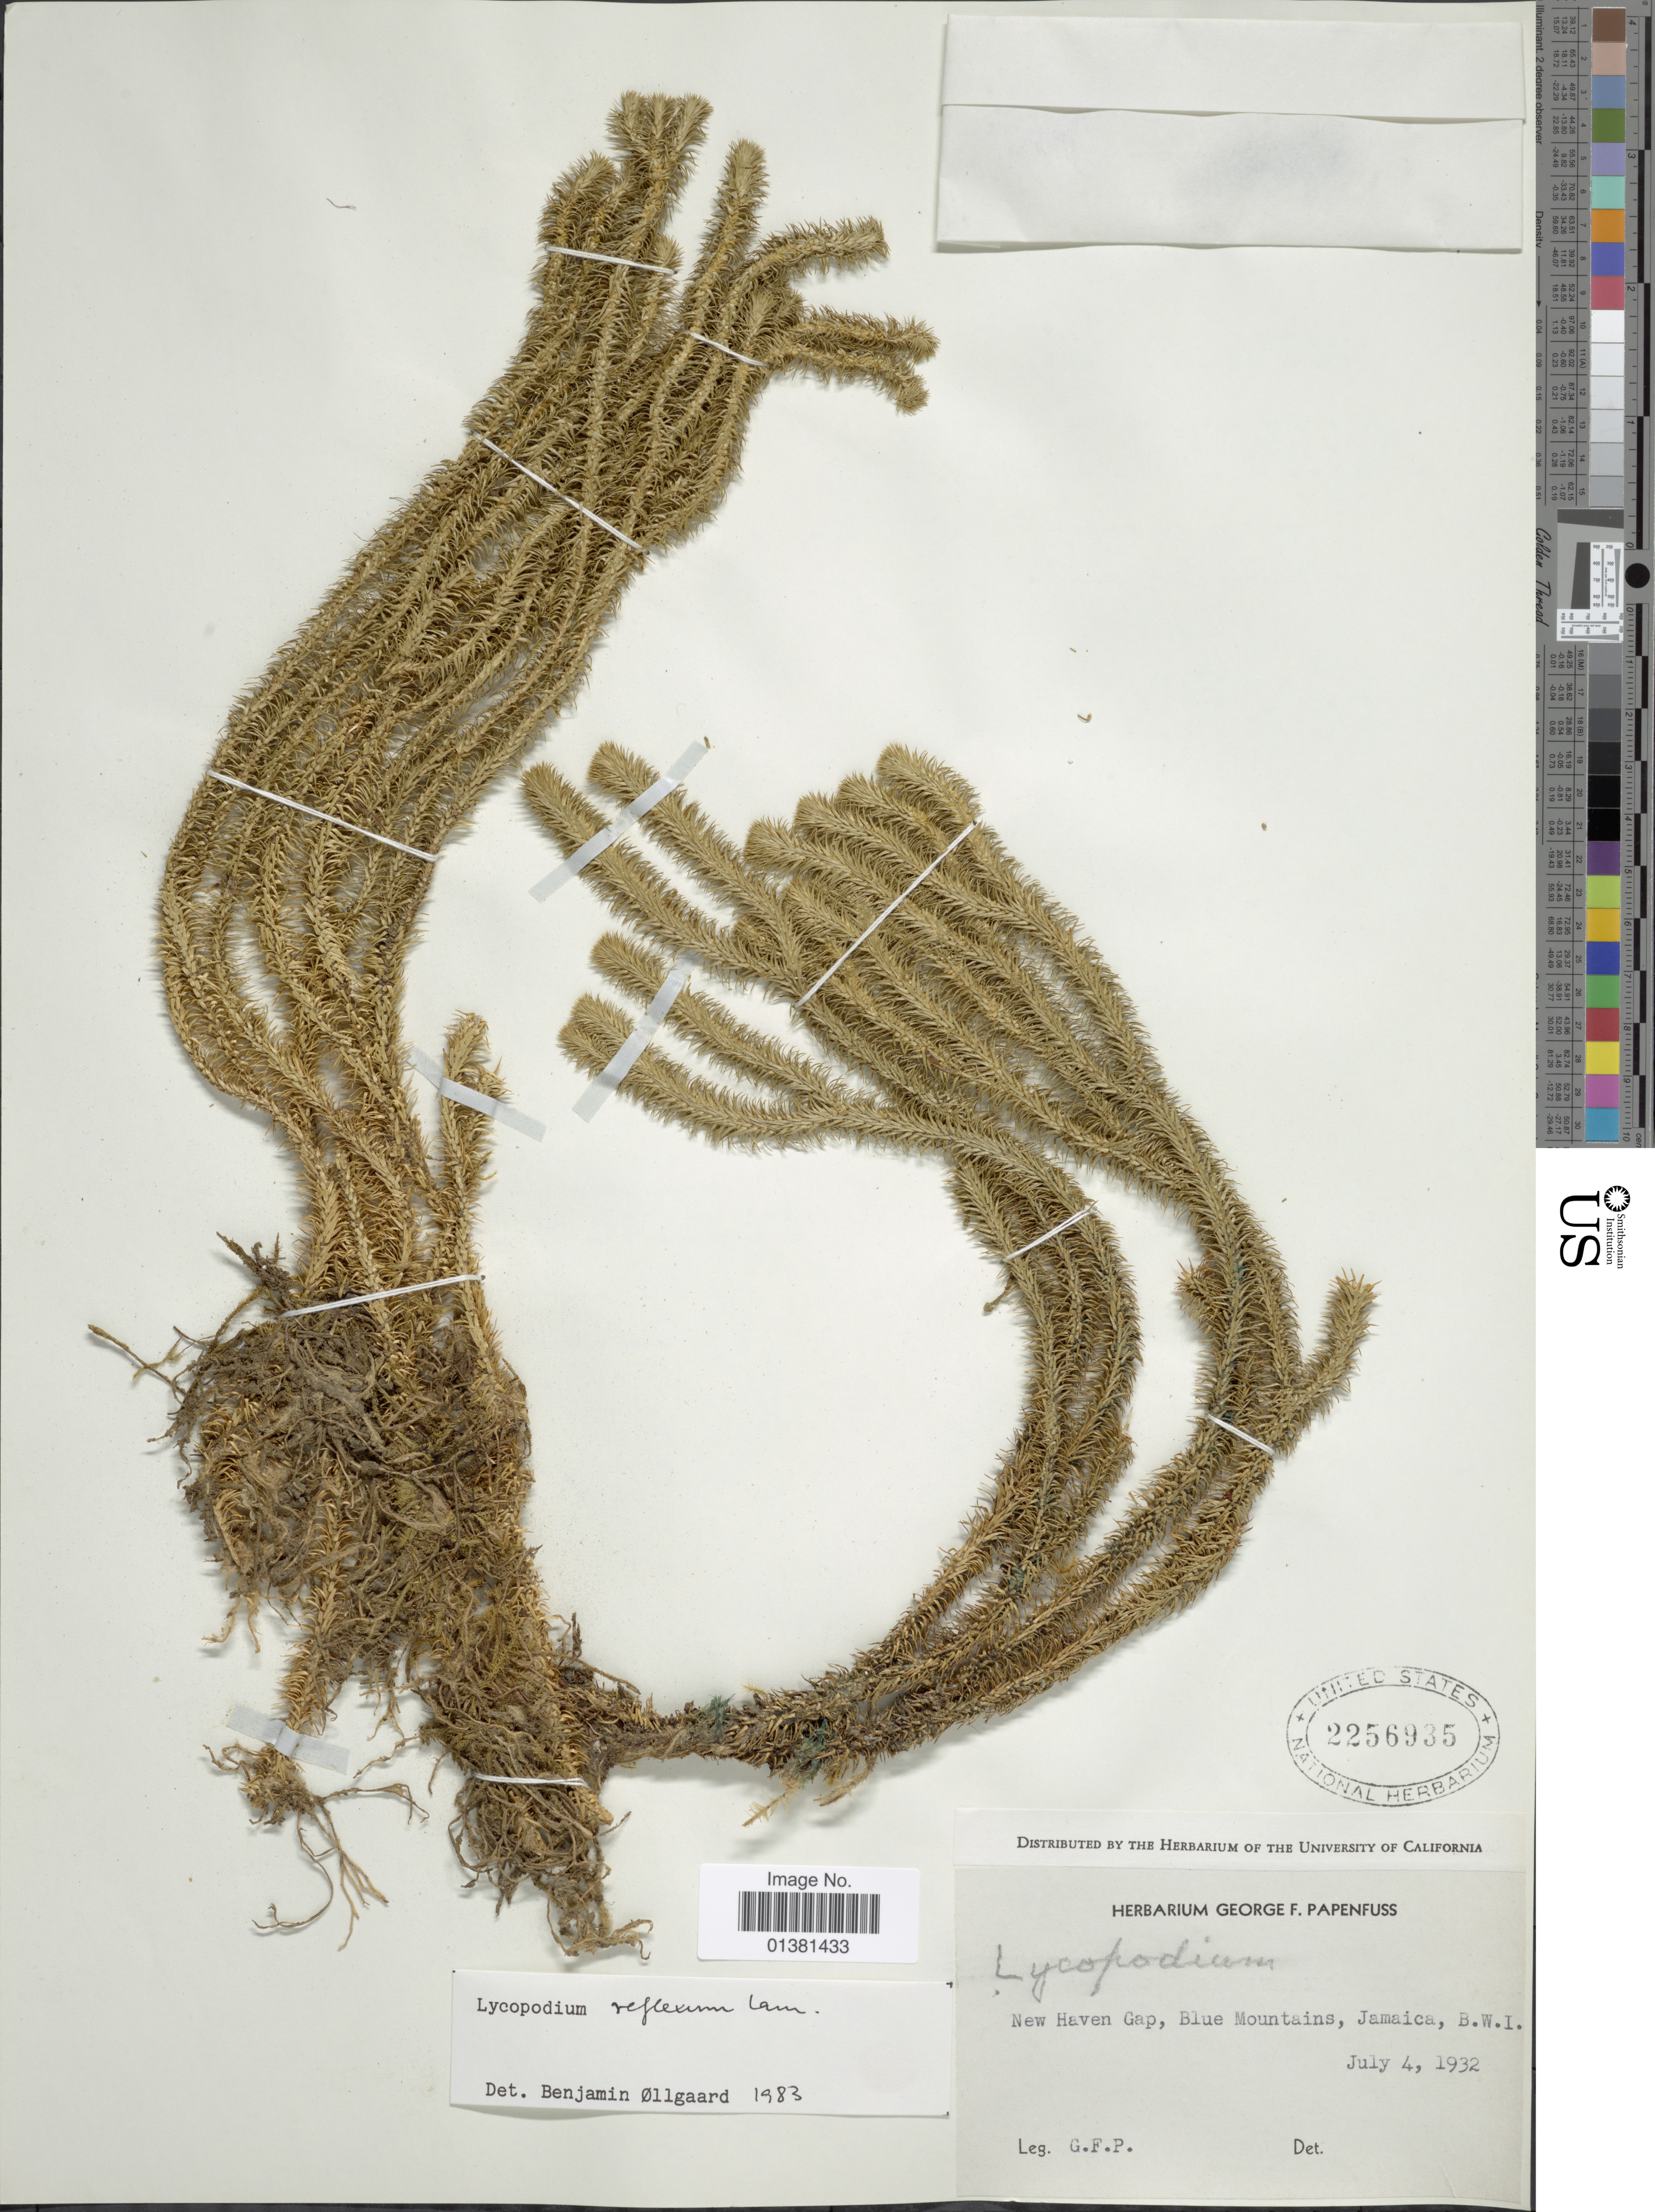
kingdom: Plantae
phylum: Tracheophyta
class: Lycopodiopsida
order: Lycopodiales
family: Lycopodiaceae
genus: Phlegmariurus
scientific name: Phlegmariurus reflexus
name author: (Lam.) B. Øllg.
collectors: G. Papenfuss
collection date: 1932-07-04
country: Jamaica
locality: New Haven Gap, Blue Mountains, B.W.I.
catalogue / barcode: US 2256935